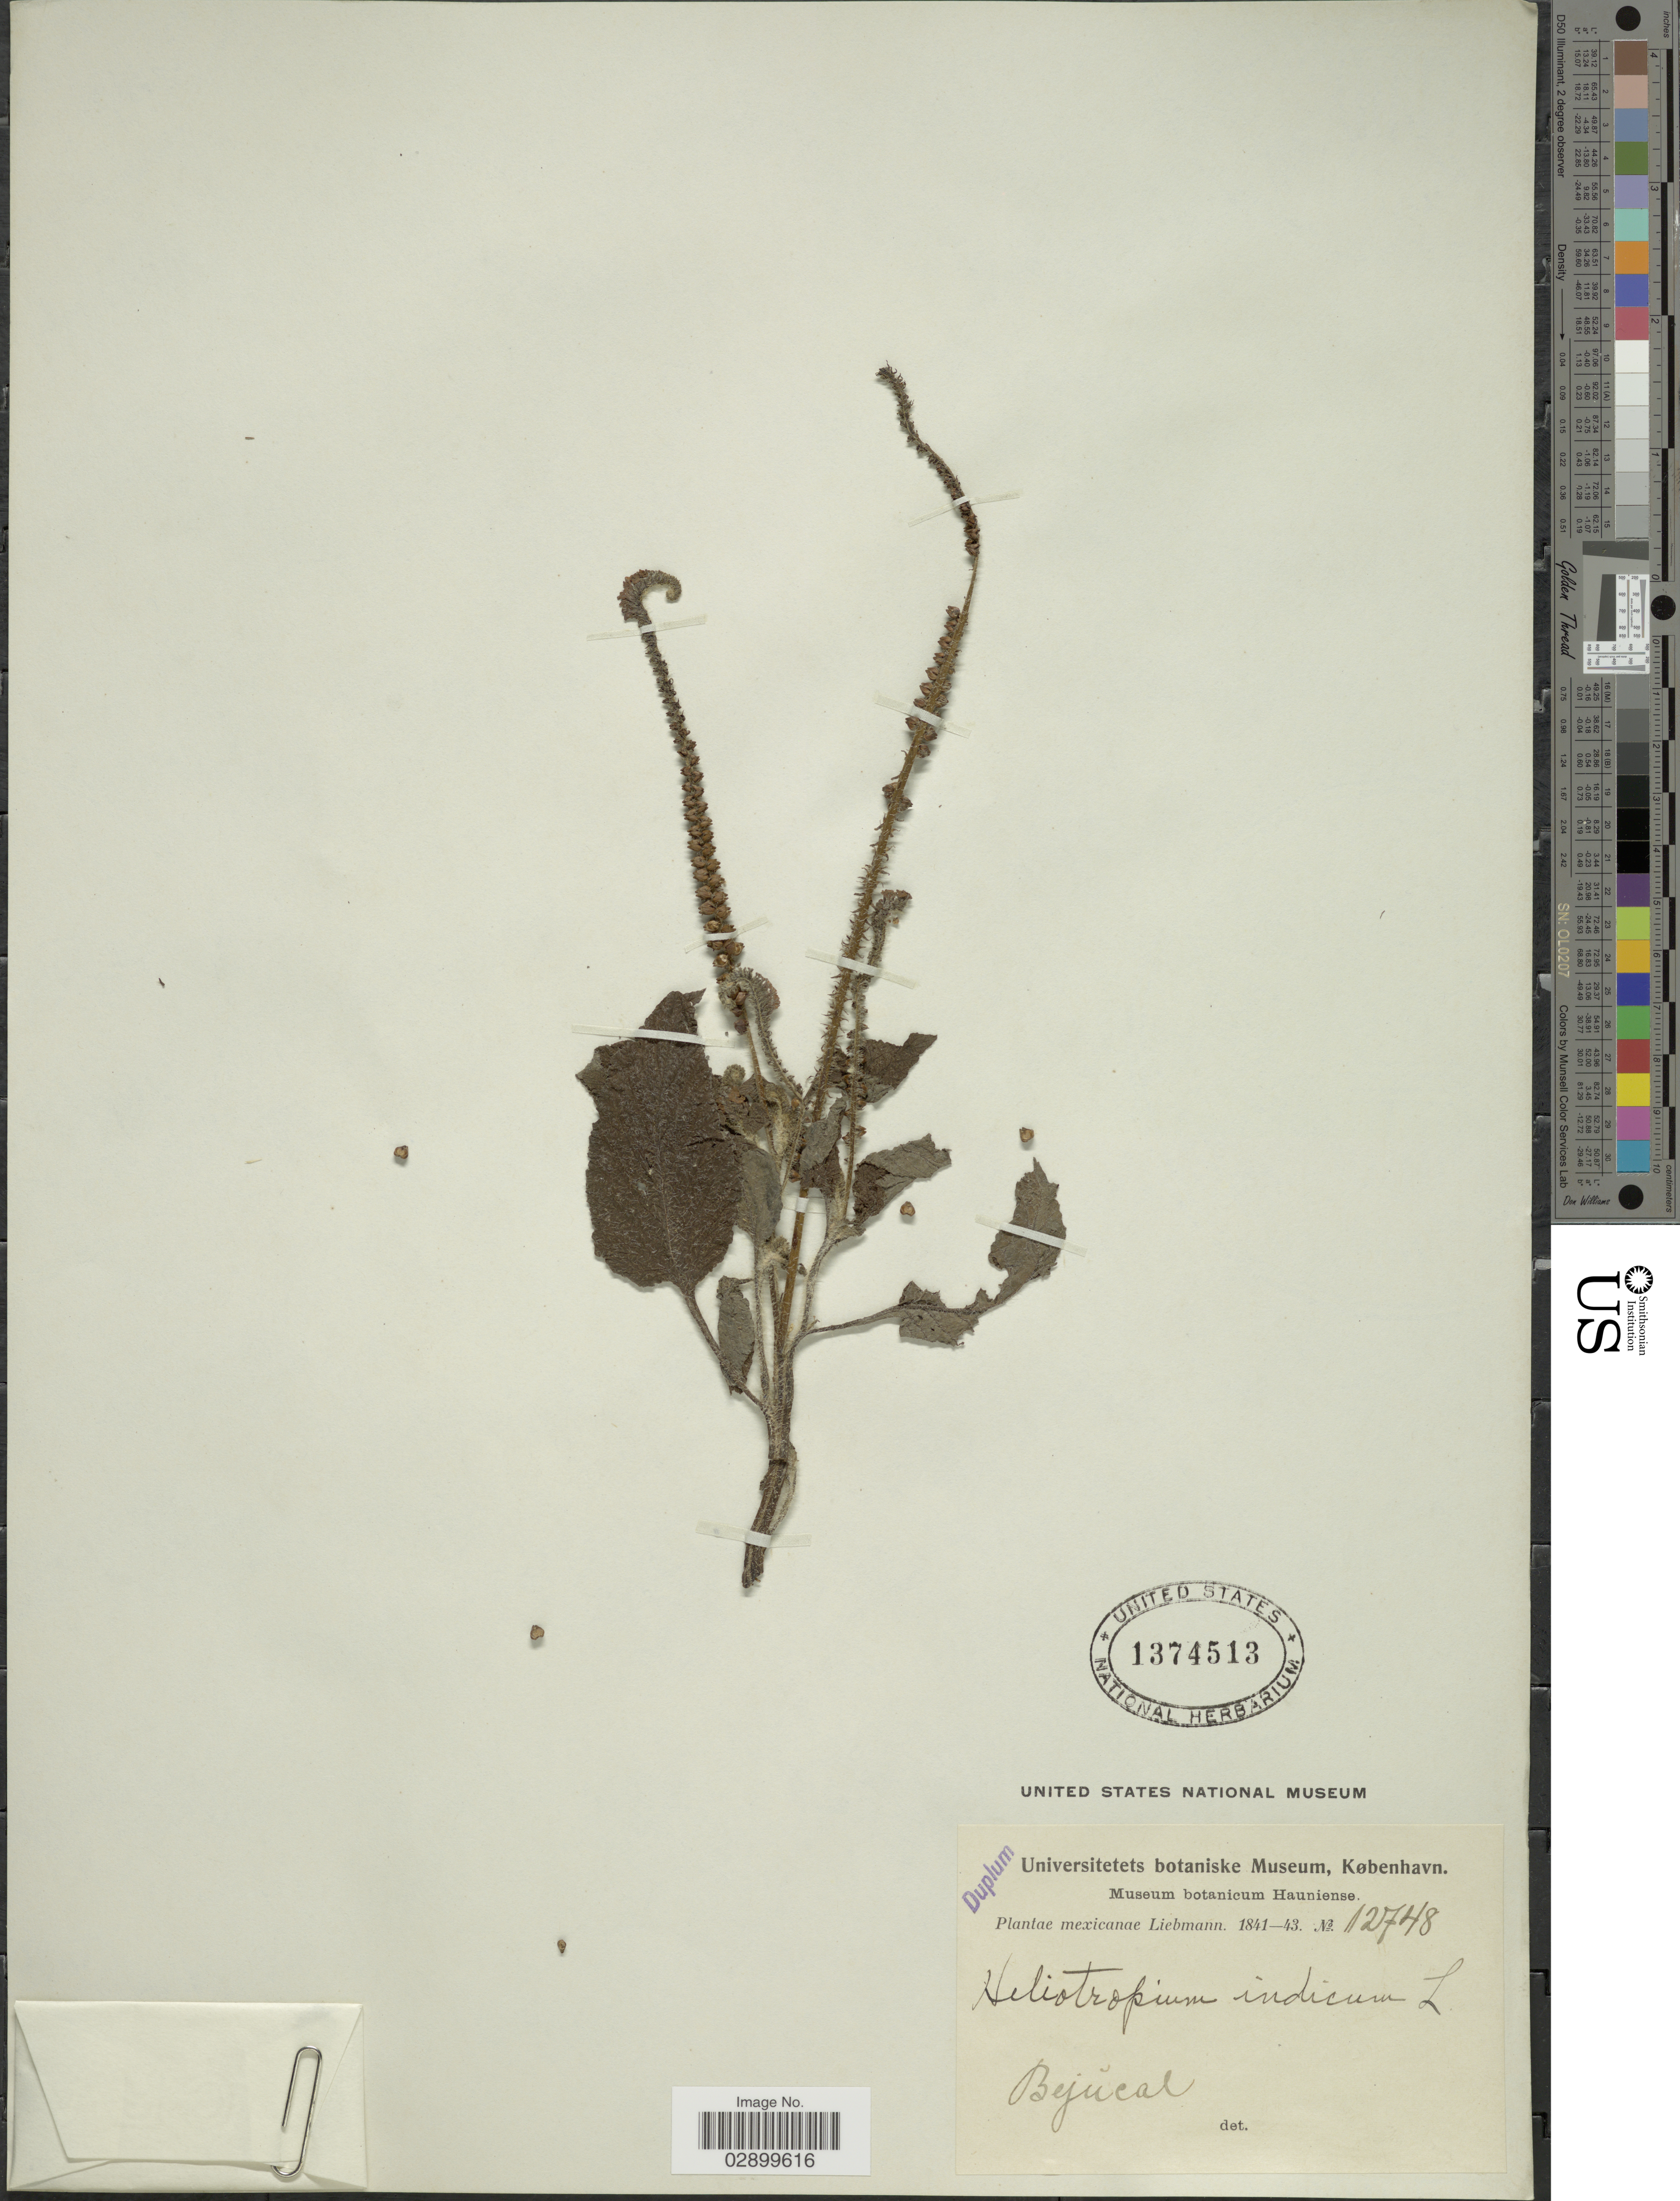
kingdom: Plantae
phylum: Tracheophyta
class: Magnoliopsida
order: Boraginales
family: Heliotropiaceae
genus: Heliotropium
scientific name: Heliotropium indicum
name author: L.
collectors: Liebmann, --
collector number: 12748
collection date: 1841/1843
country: Mexico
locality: Bejucal.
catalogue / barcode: US 1374513